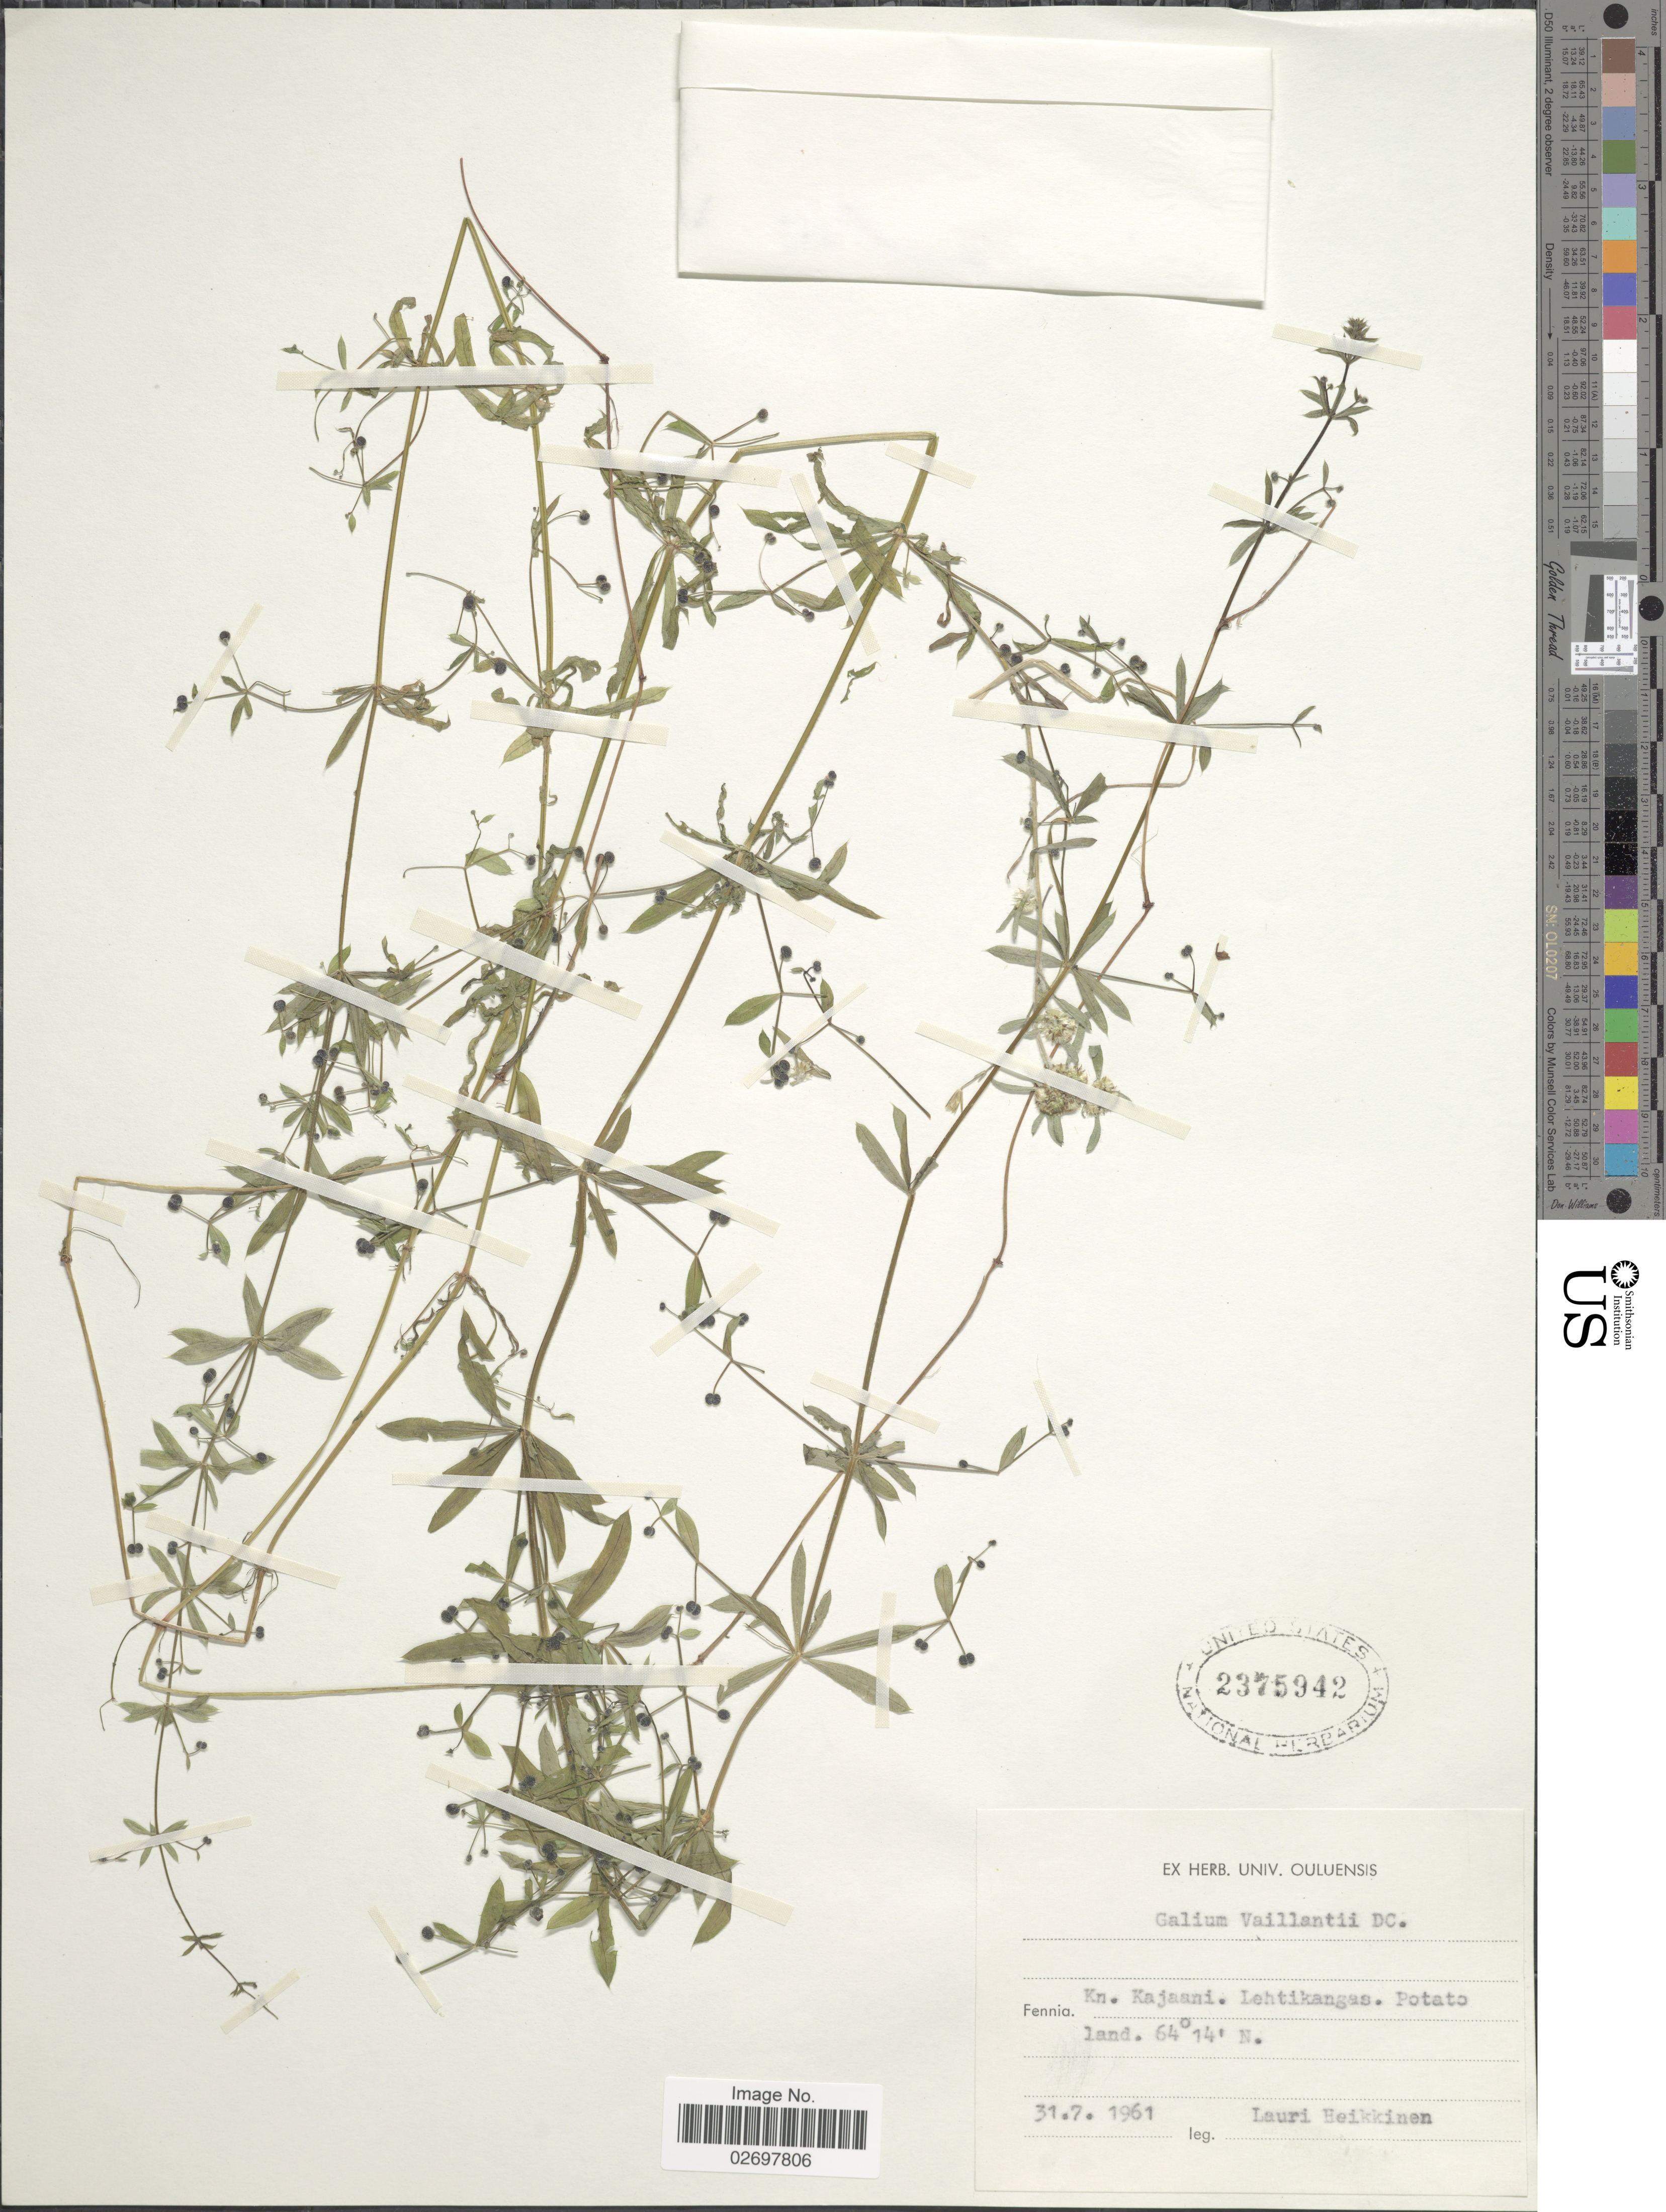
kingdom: Plantae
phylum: Tracheophyta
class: Magnoliopsida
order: Gentianales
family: Rubiaceae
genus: Galium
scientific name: Galium vaillantii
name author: DC.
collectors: L. Heikkinen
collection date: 1961-07-31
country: Finland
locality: Kn. Kajaani, Lehtikangas, Potato land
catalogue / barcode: US 2375942